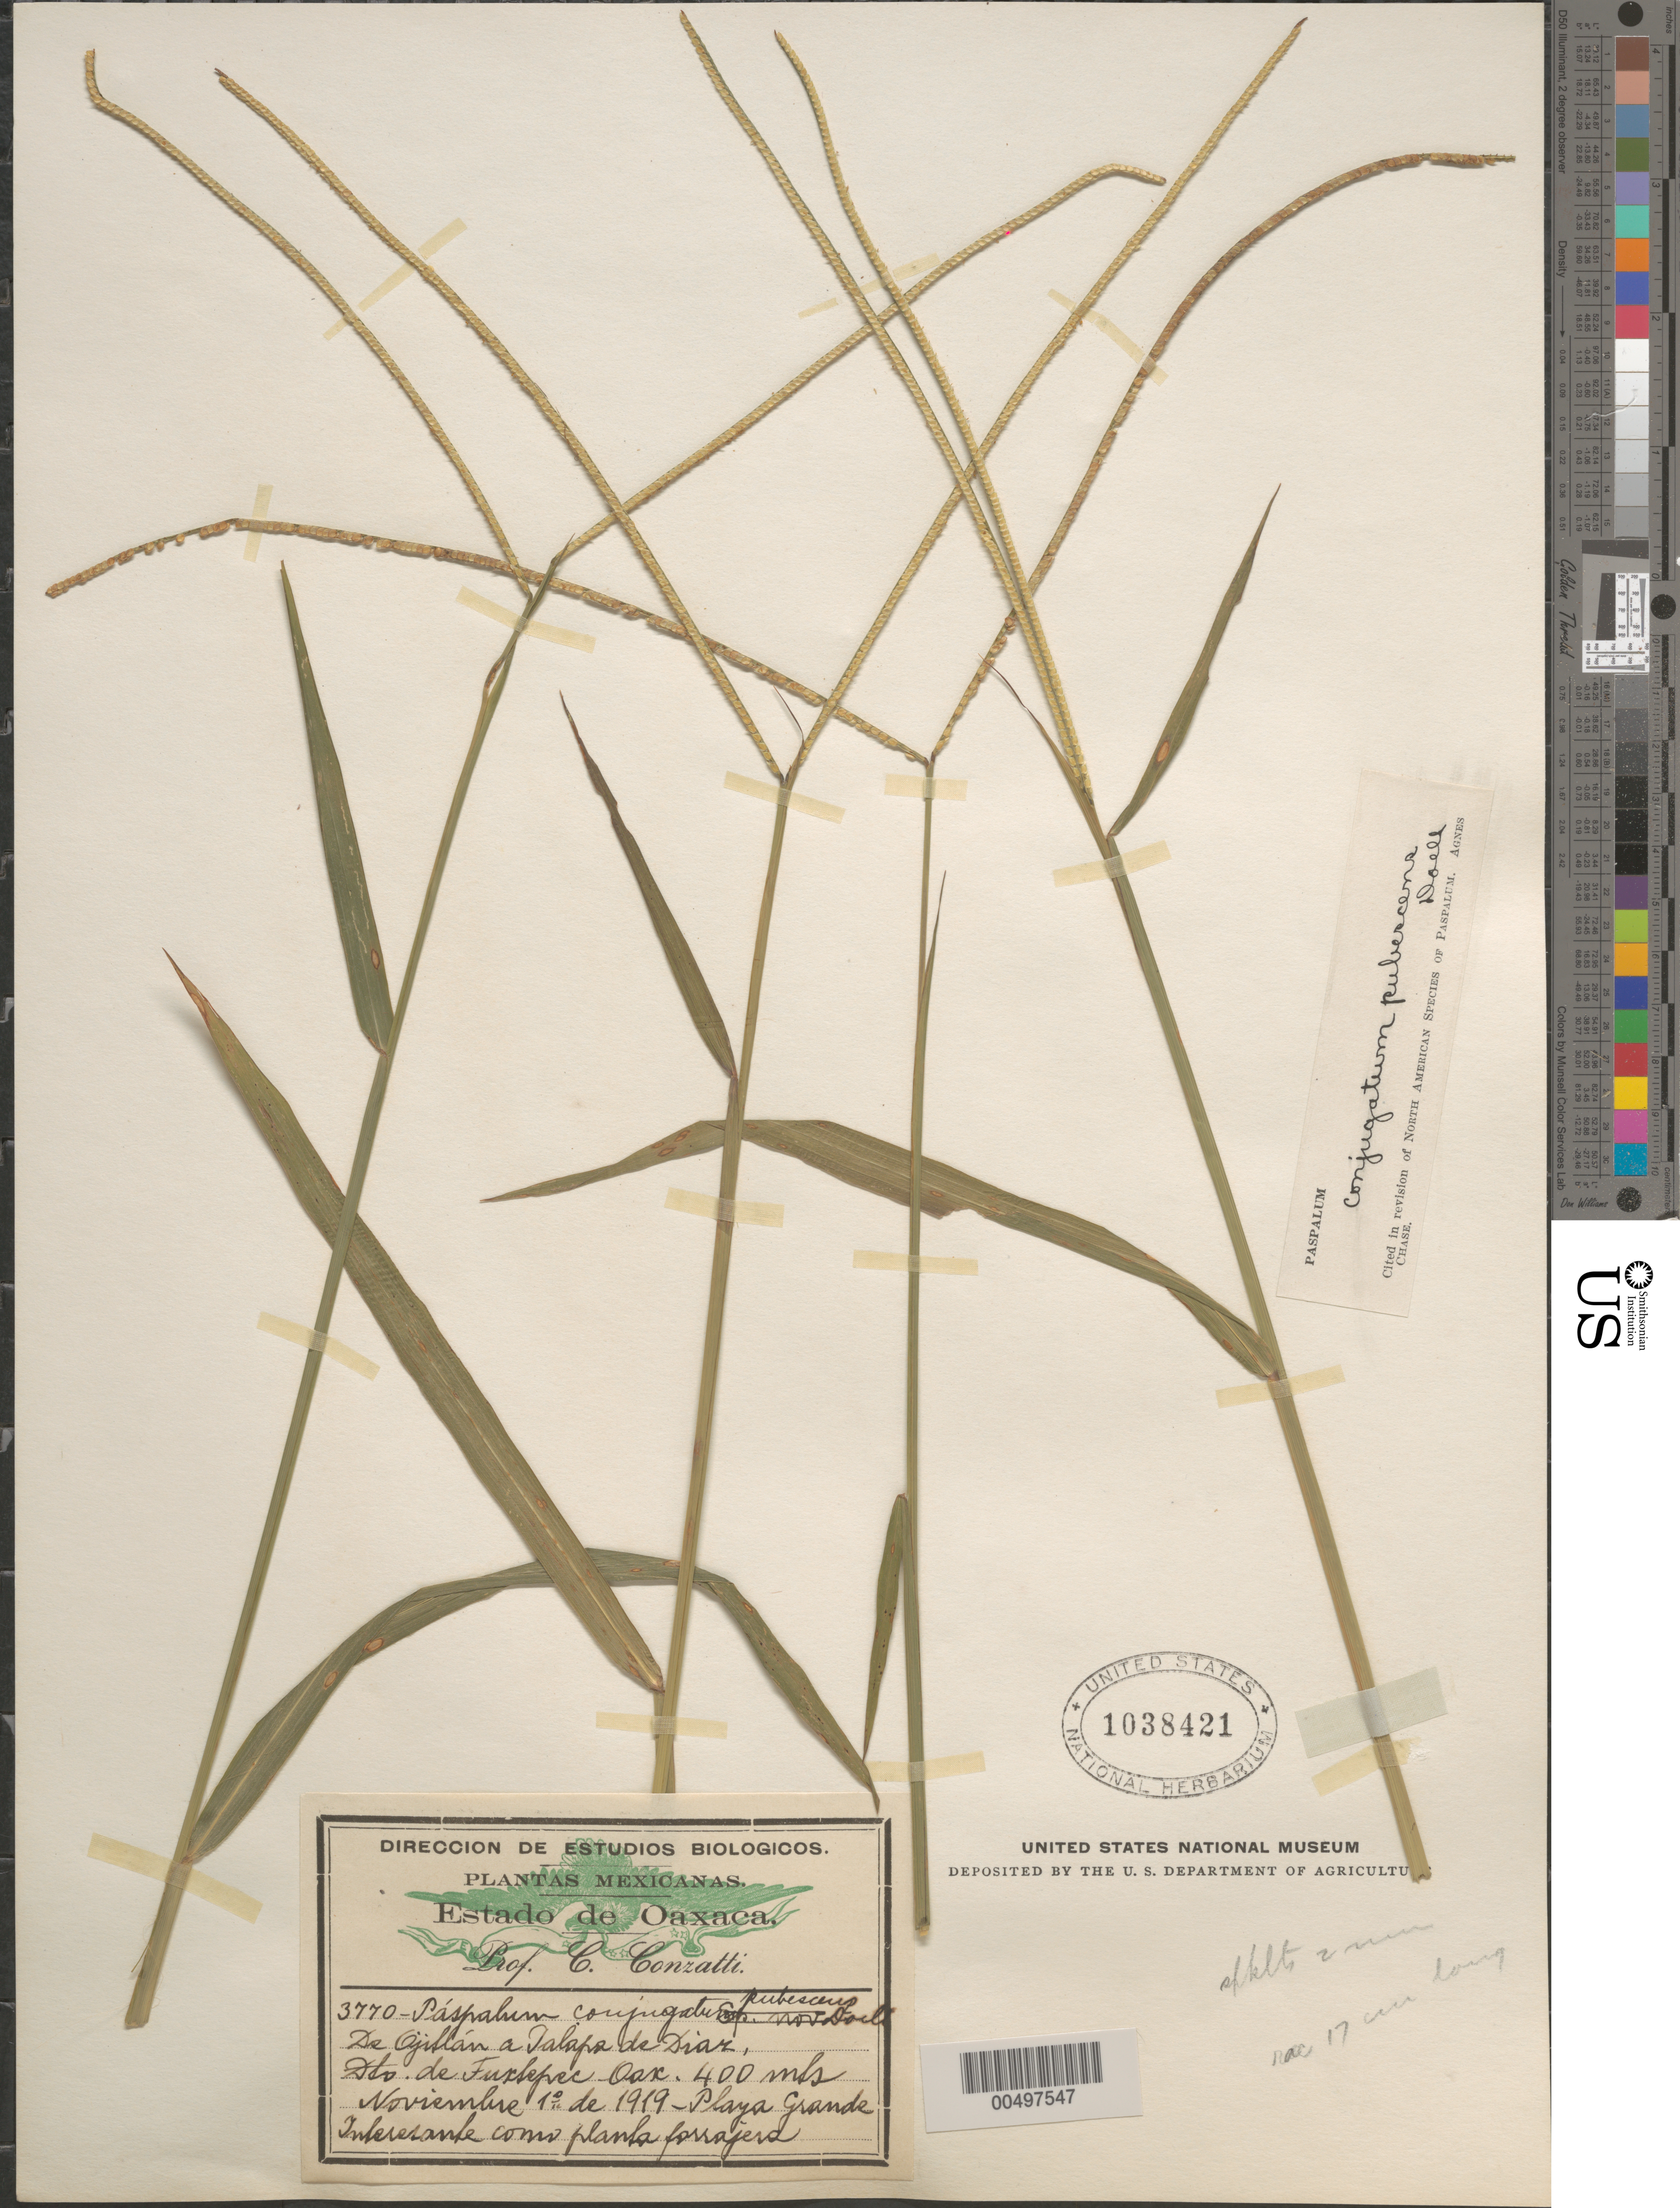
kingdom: Plantae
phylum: Tracheophyta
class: Liliopsida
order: Poales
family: Poaceae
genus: Paspalum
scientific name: Paspalum conjugatum var. pubescens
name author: Döll in Mart.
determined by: Chase, [M.] Agnes, (US)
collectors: C. Conzatti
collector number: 3770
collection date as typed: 10 Nov 1919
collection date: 1919-11-10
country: Mexico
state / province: Oaxaca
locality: From Ojitl n to Talapa de Diaz, Dist of Tuxtepec, Playa Grande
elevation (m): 400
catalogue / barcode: US 1038421